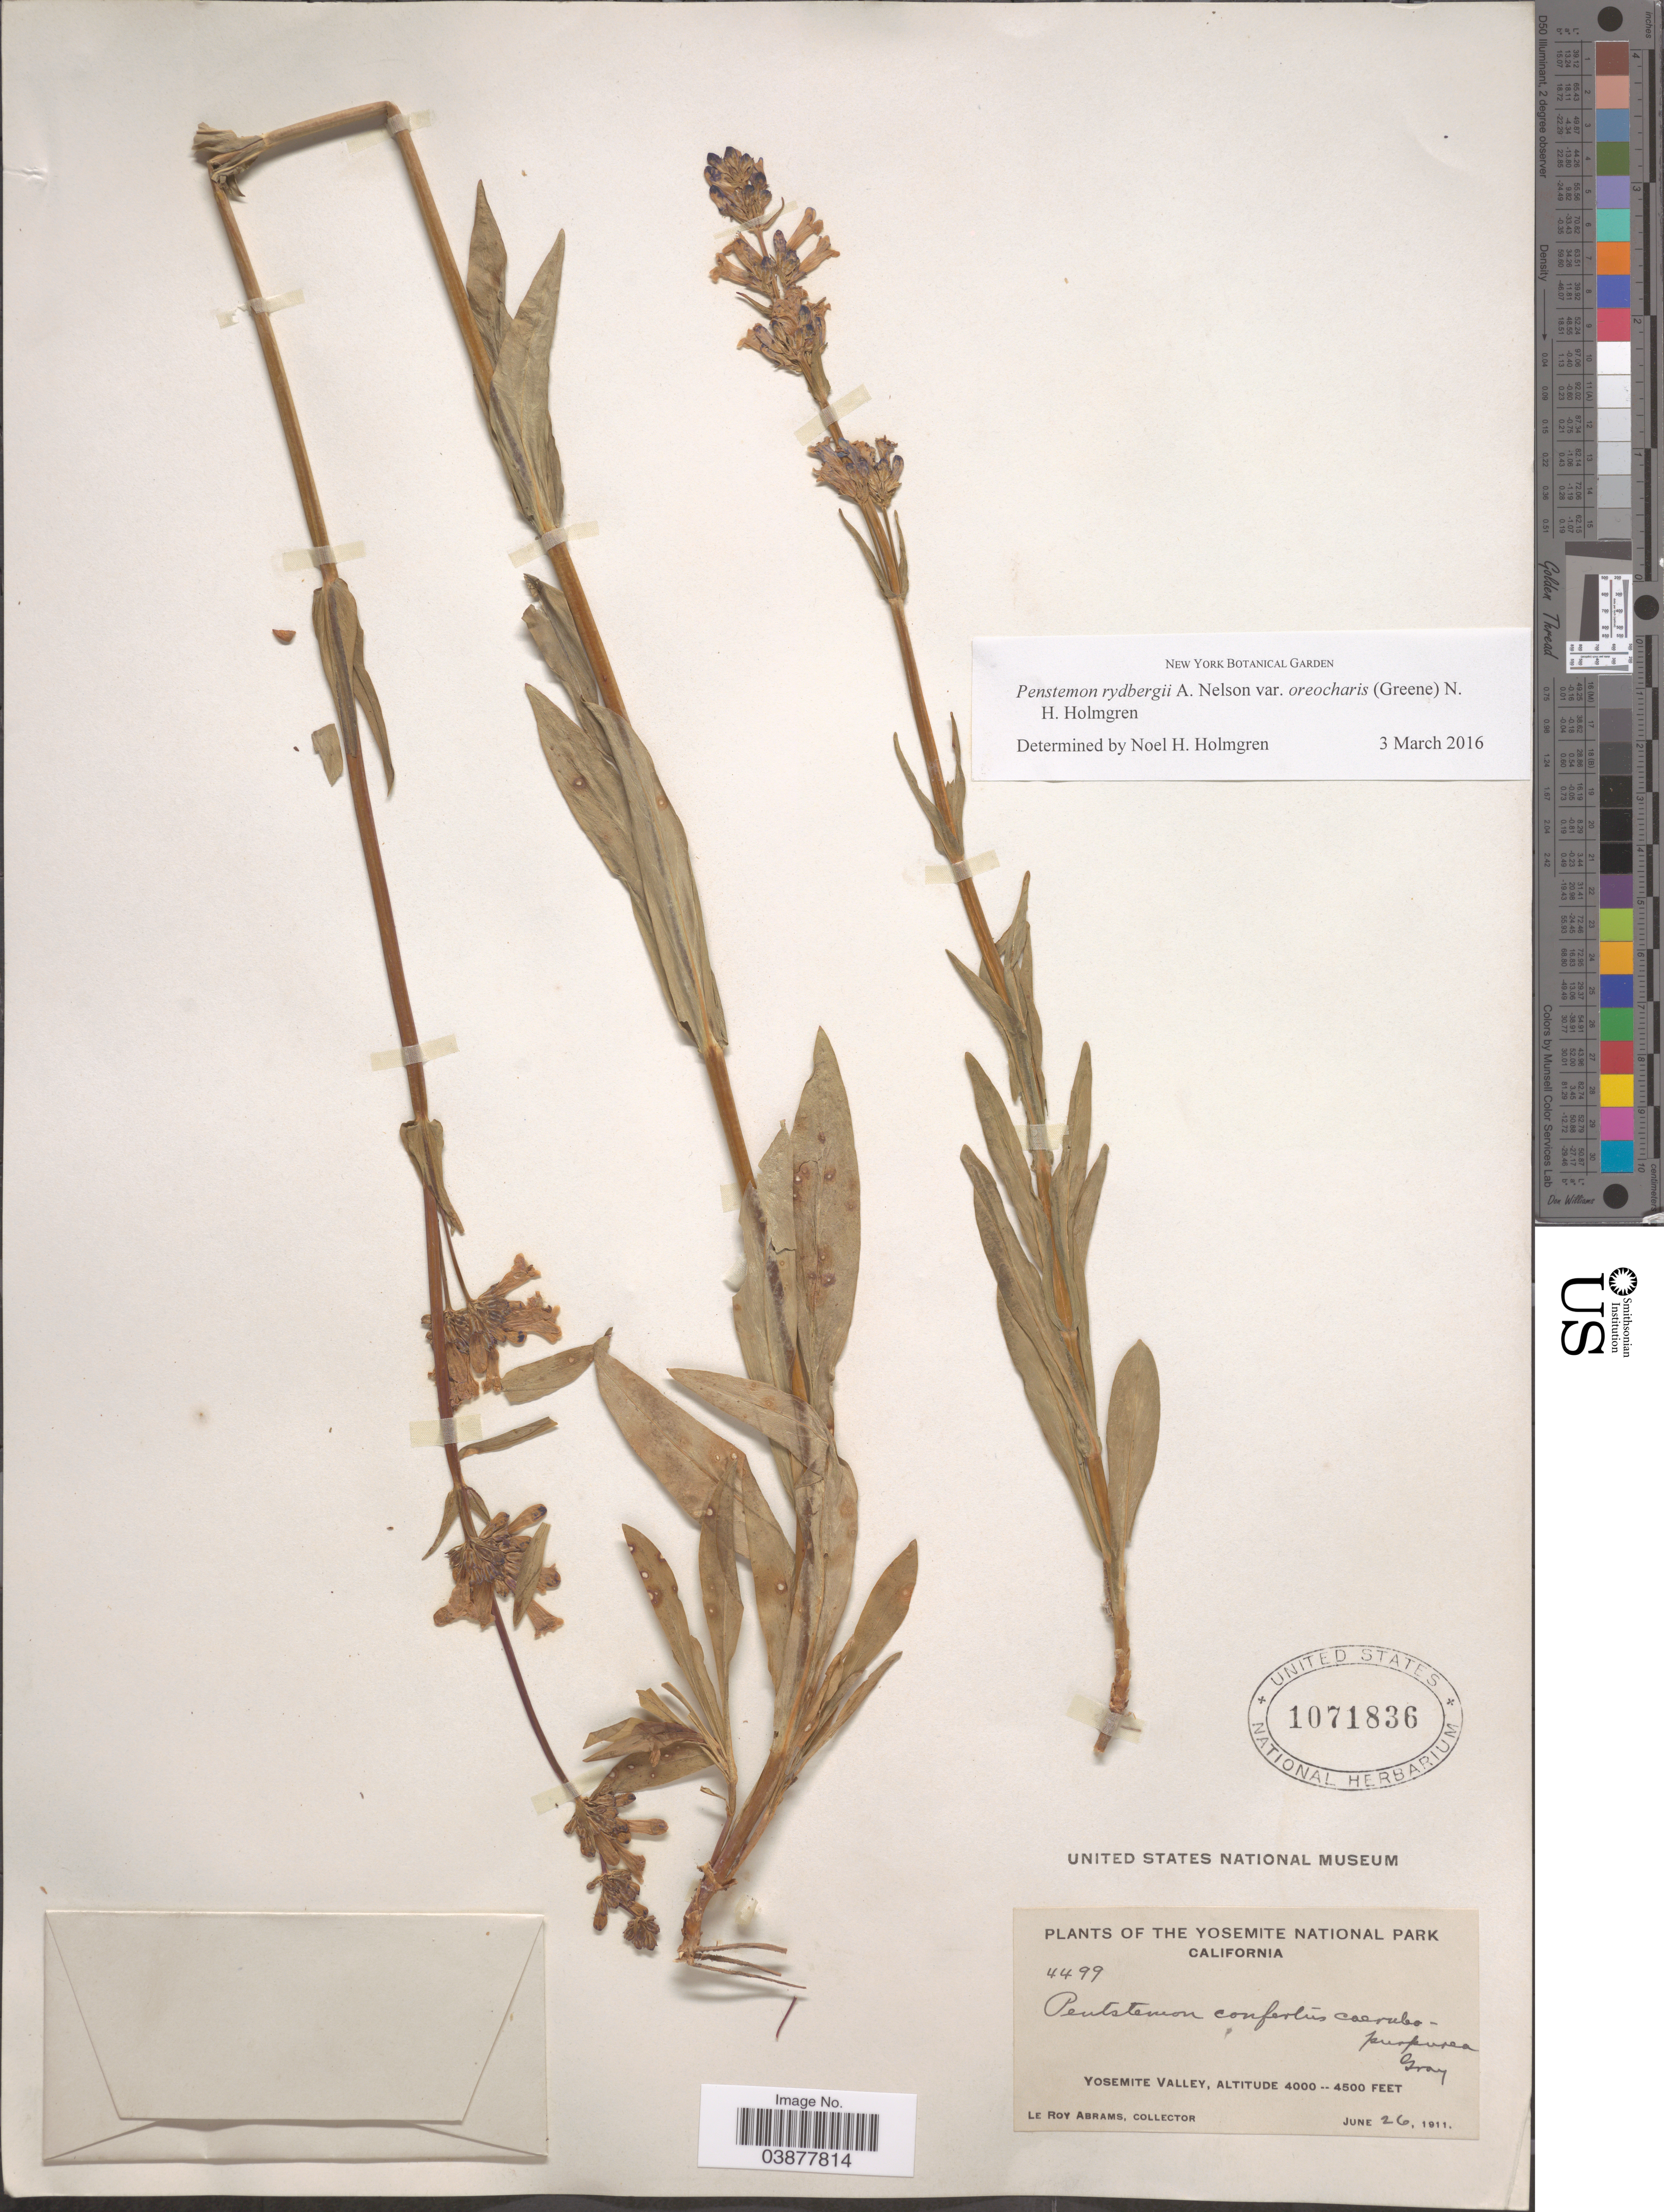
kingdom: Plantae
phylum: Tracheophyta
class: Magnoliopsida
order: Lamiales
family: Plantaginaceae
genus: Penstemon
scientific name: Penstemon rydbergii var. oreocharis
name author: (Greene) N.H. Holmgren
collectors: L. Abrams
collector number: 4499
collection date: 1911-06-26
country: United States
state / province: California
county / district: Mariposa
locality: Yosemite National Park. Yosemite Valley.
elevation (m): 1219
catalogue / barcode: US 1071836